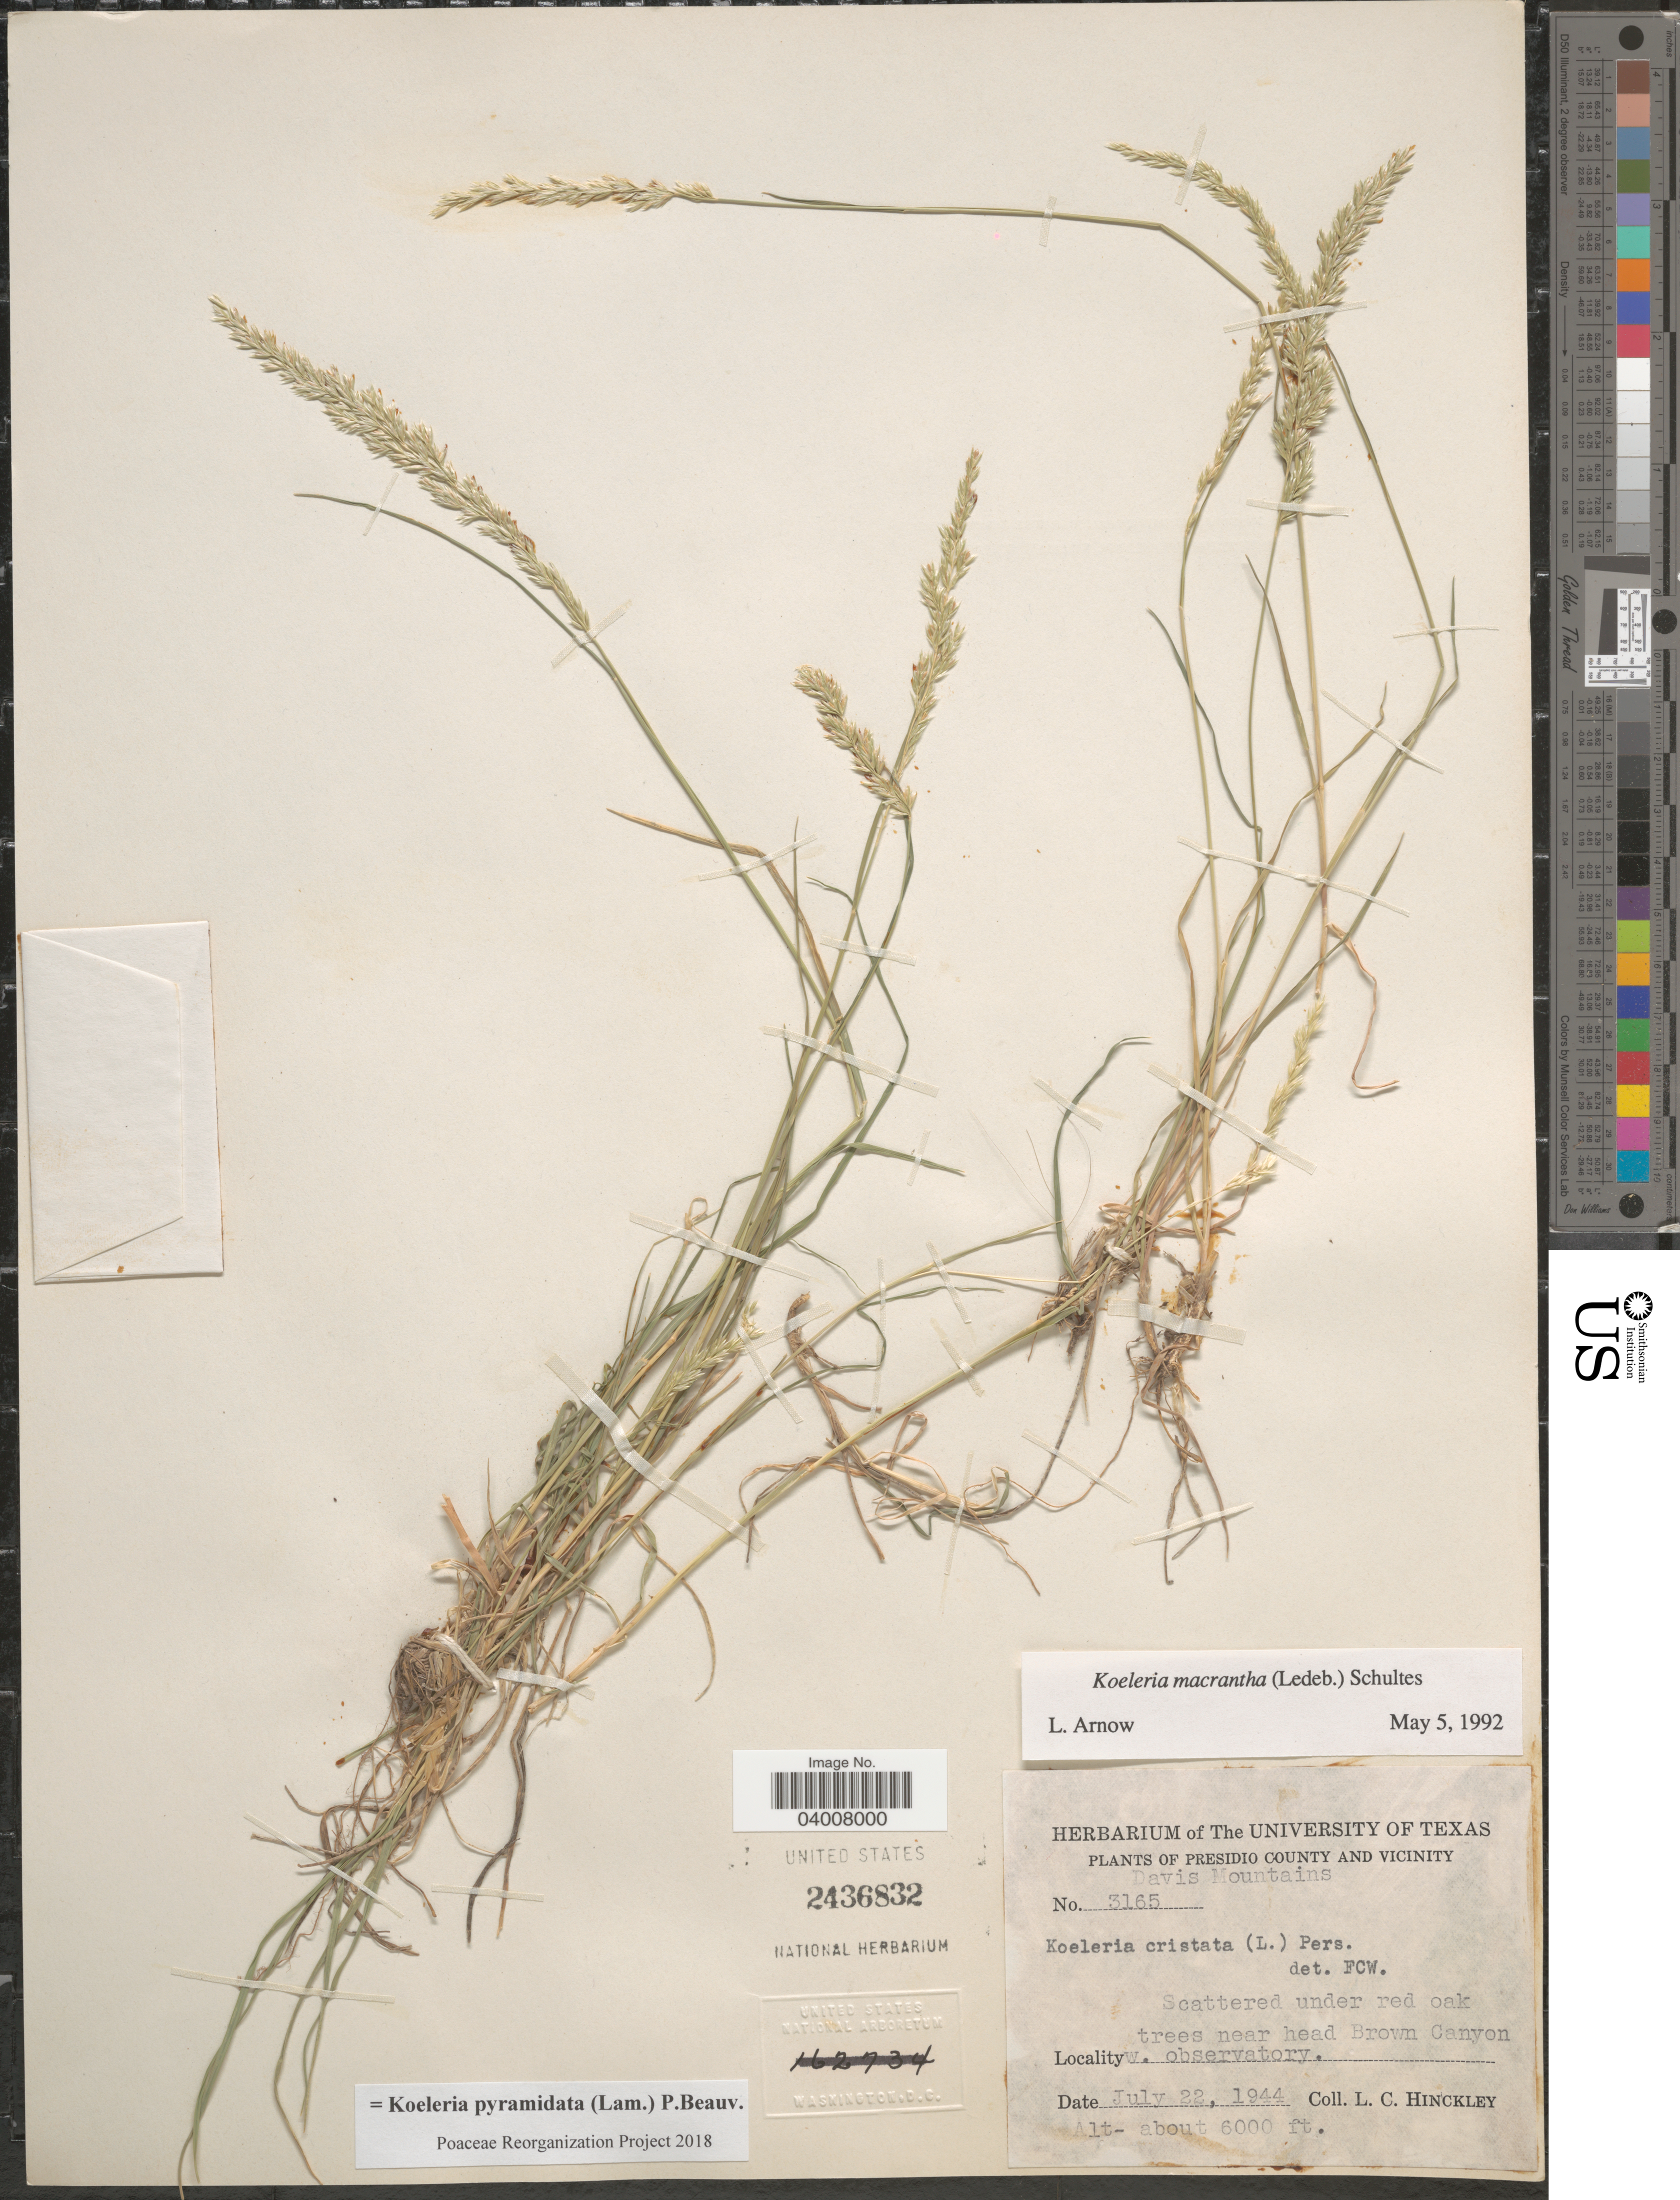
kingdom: Plantae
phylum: Tracheophyta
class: Liliopsida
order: Poales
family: Poaceae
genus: Koeleria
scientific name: Koeleria pyramidata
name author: (Lam.) P. Beauv.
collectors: L. Hinckley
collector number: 3165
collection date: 1944-07-22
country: United States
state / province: Texas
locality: Presidio County and Vicinity. Davis Mountains. Under red oak trees near head Brown Canyon w. observatory.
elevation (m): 1829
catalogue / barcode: US 2436832